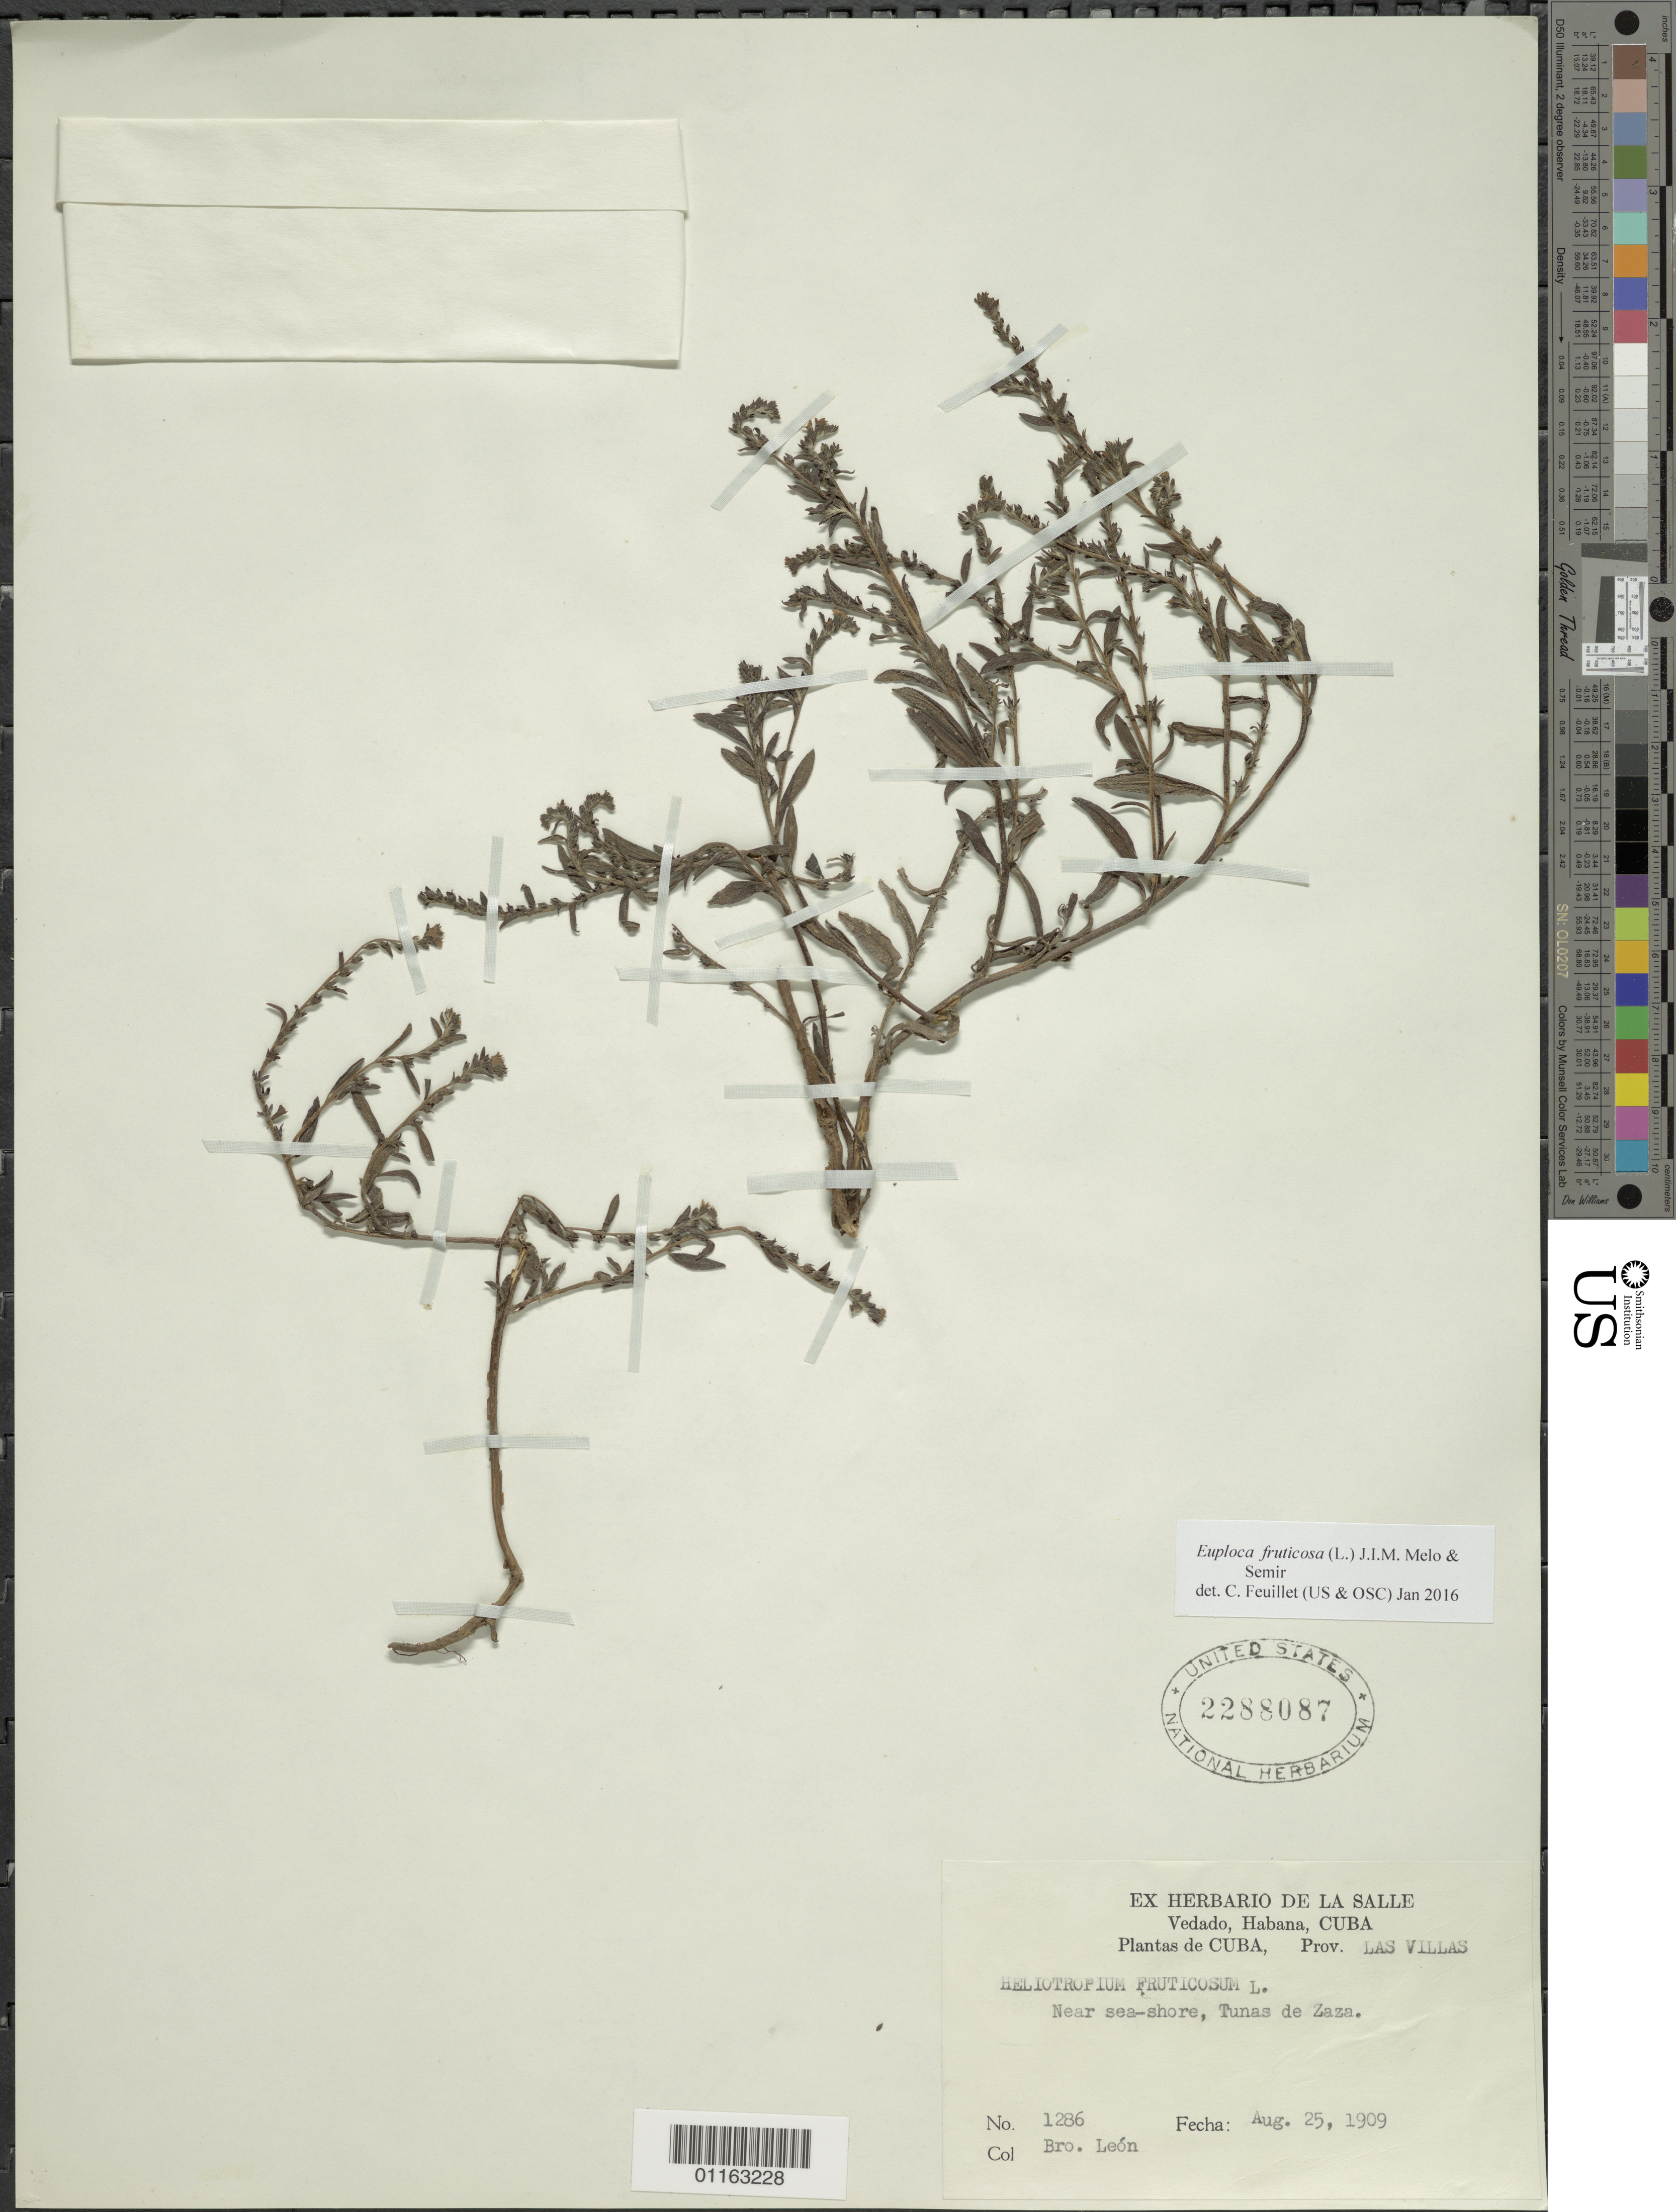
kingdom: Plantae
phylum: Tracheophyta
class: Magnoliopsida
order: Boraginales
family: Heliotropiaceae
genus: Euploca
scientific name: Euploca fruticosa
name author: (L.) J.I.M. Melo & Semir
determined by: Feuillet, C.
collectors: Bro. León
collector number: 1286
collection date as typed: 25 Aug 1909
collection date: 1909-08-25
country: Cuba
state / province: Las Villas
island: Cuba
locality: Tunas de Zara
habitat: Near sea shore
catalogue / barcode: US 2288087